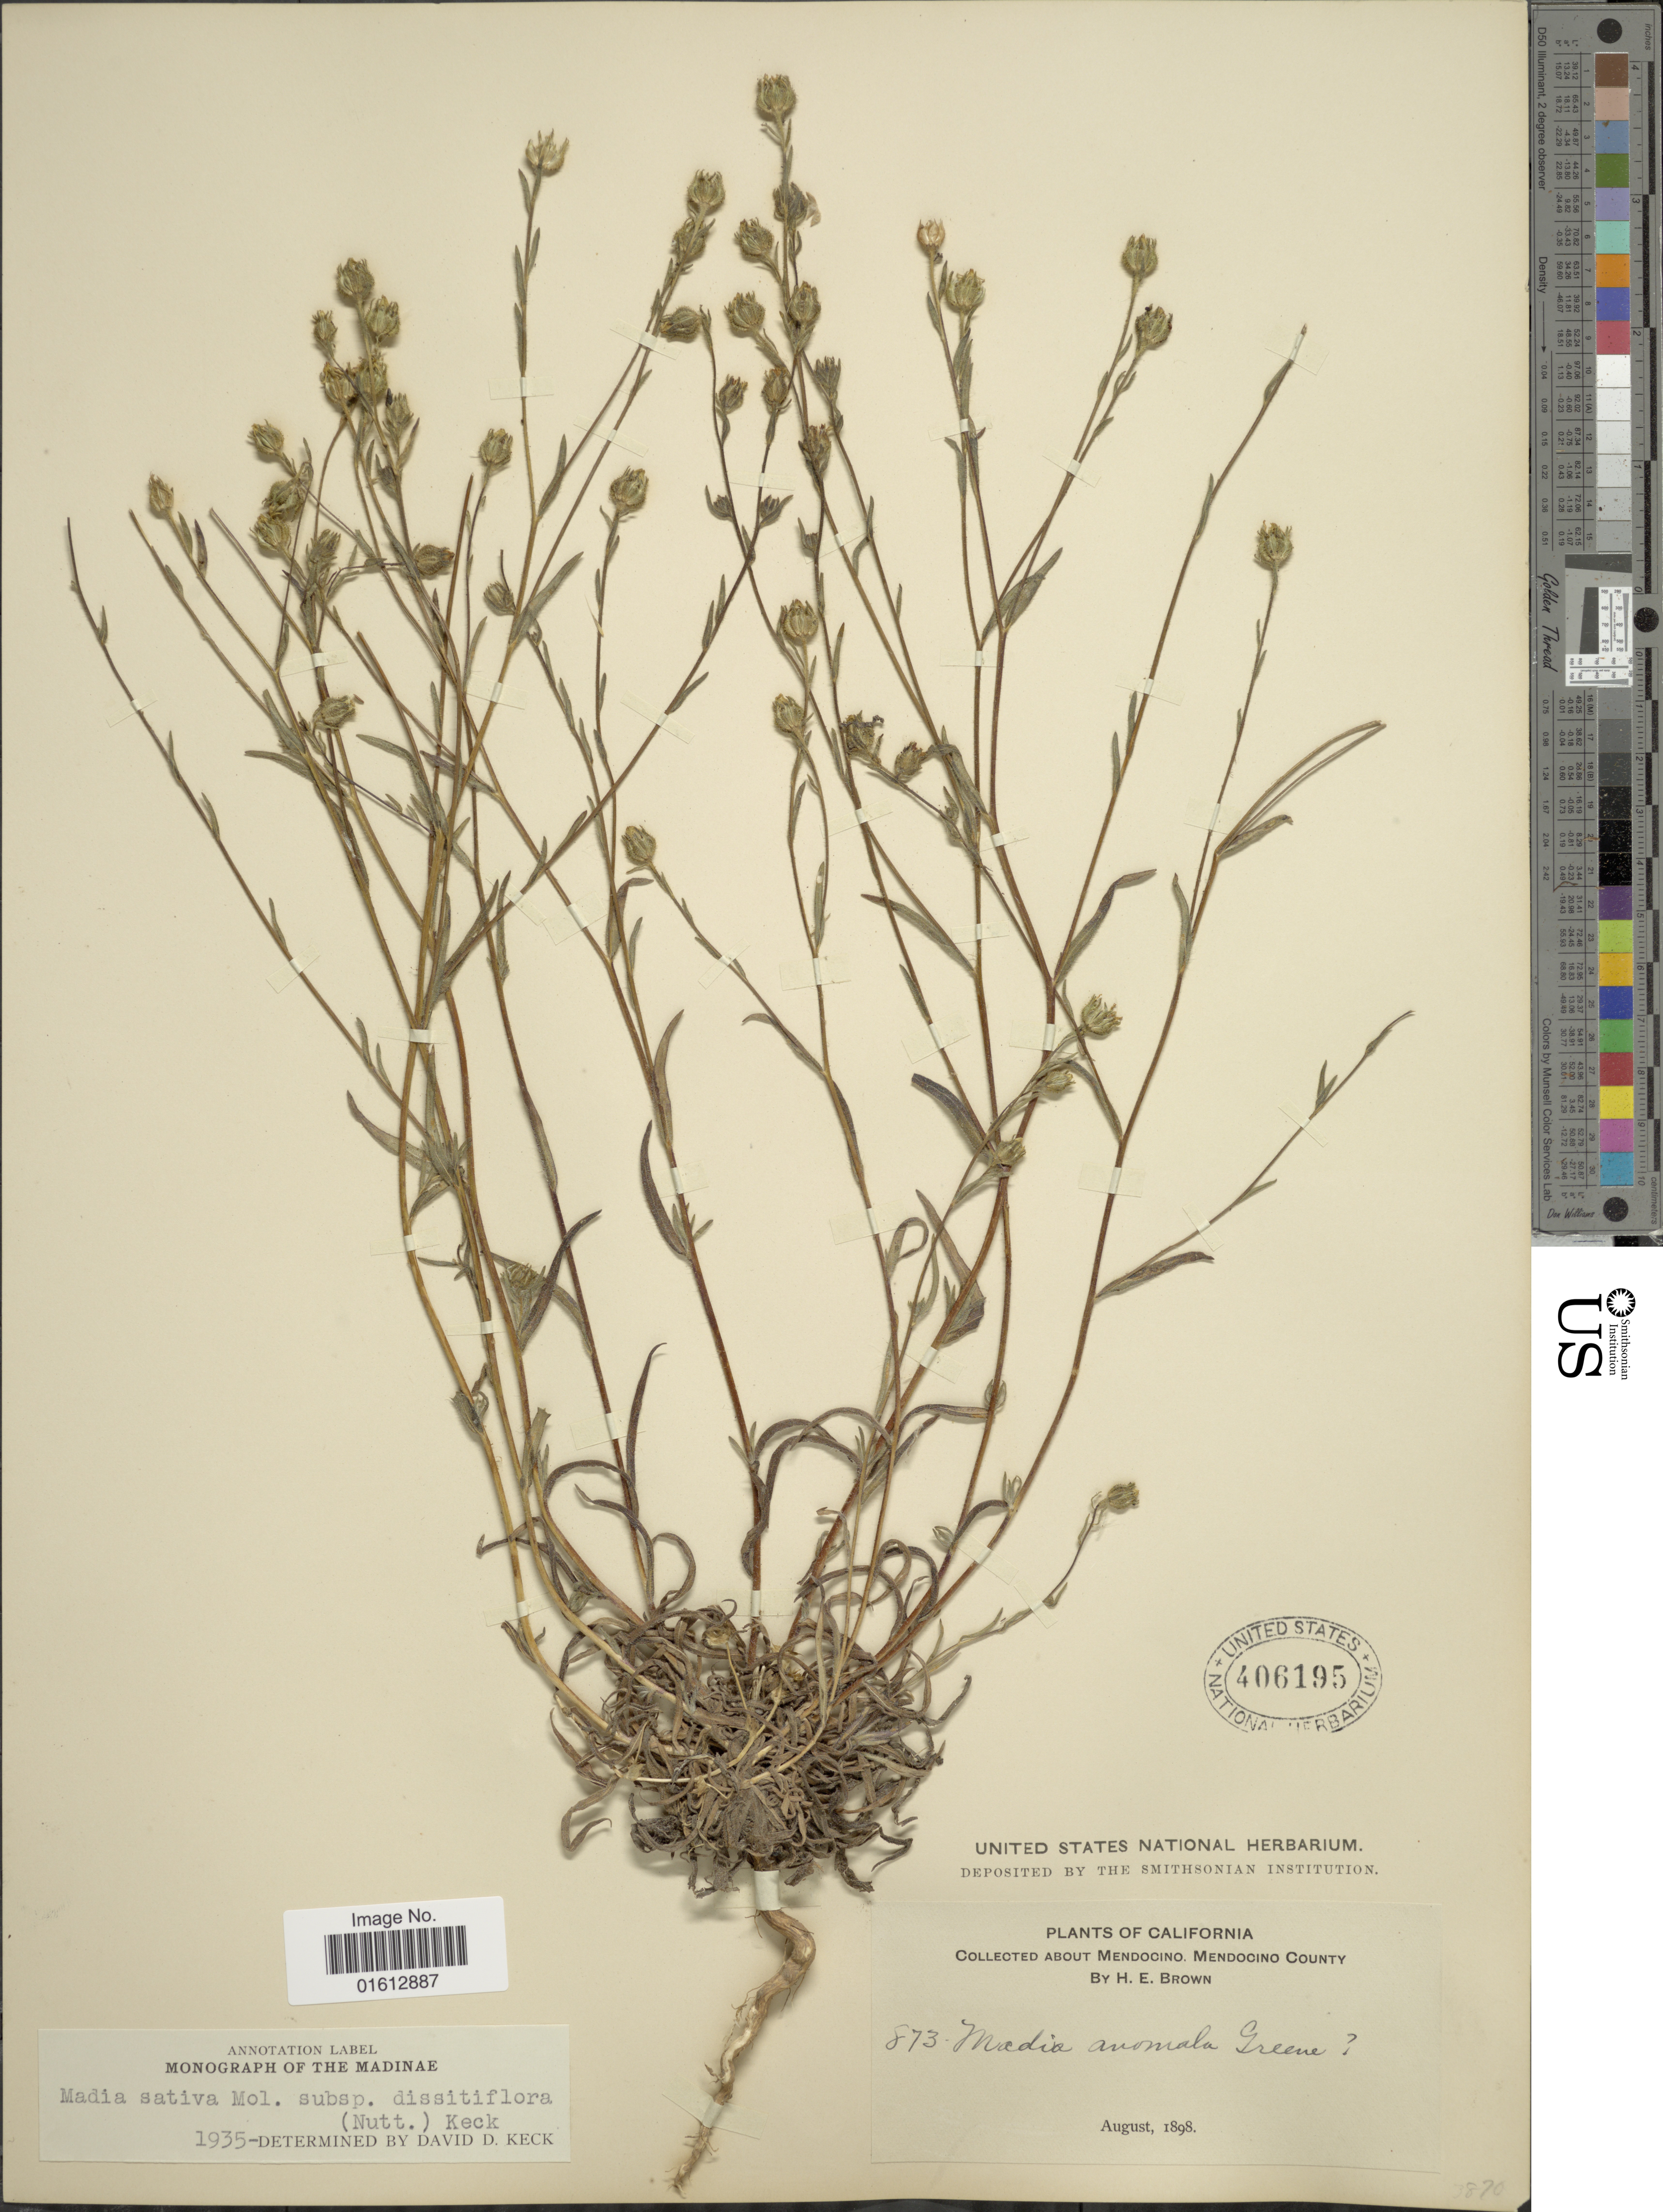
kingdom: Plantae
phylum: Tracheophyta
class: Magnoliopsida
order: Asterales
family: Asteraceae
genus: Madia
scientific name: Madia gracilis subsp. gracilis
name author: (Sm.) D.D. Keck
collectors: H. E. Brown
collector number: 873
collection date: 1898-08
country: United States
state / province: California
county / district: Mendocino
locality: Mendocino, Mendocino County.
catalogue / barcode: US 406195